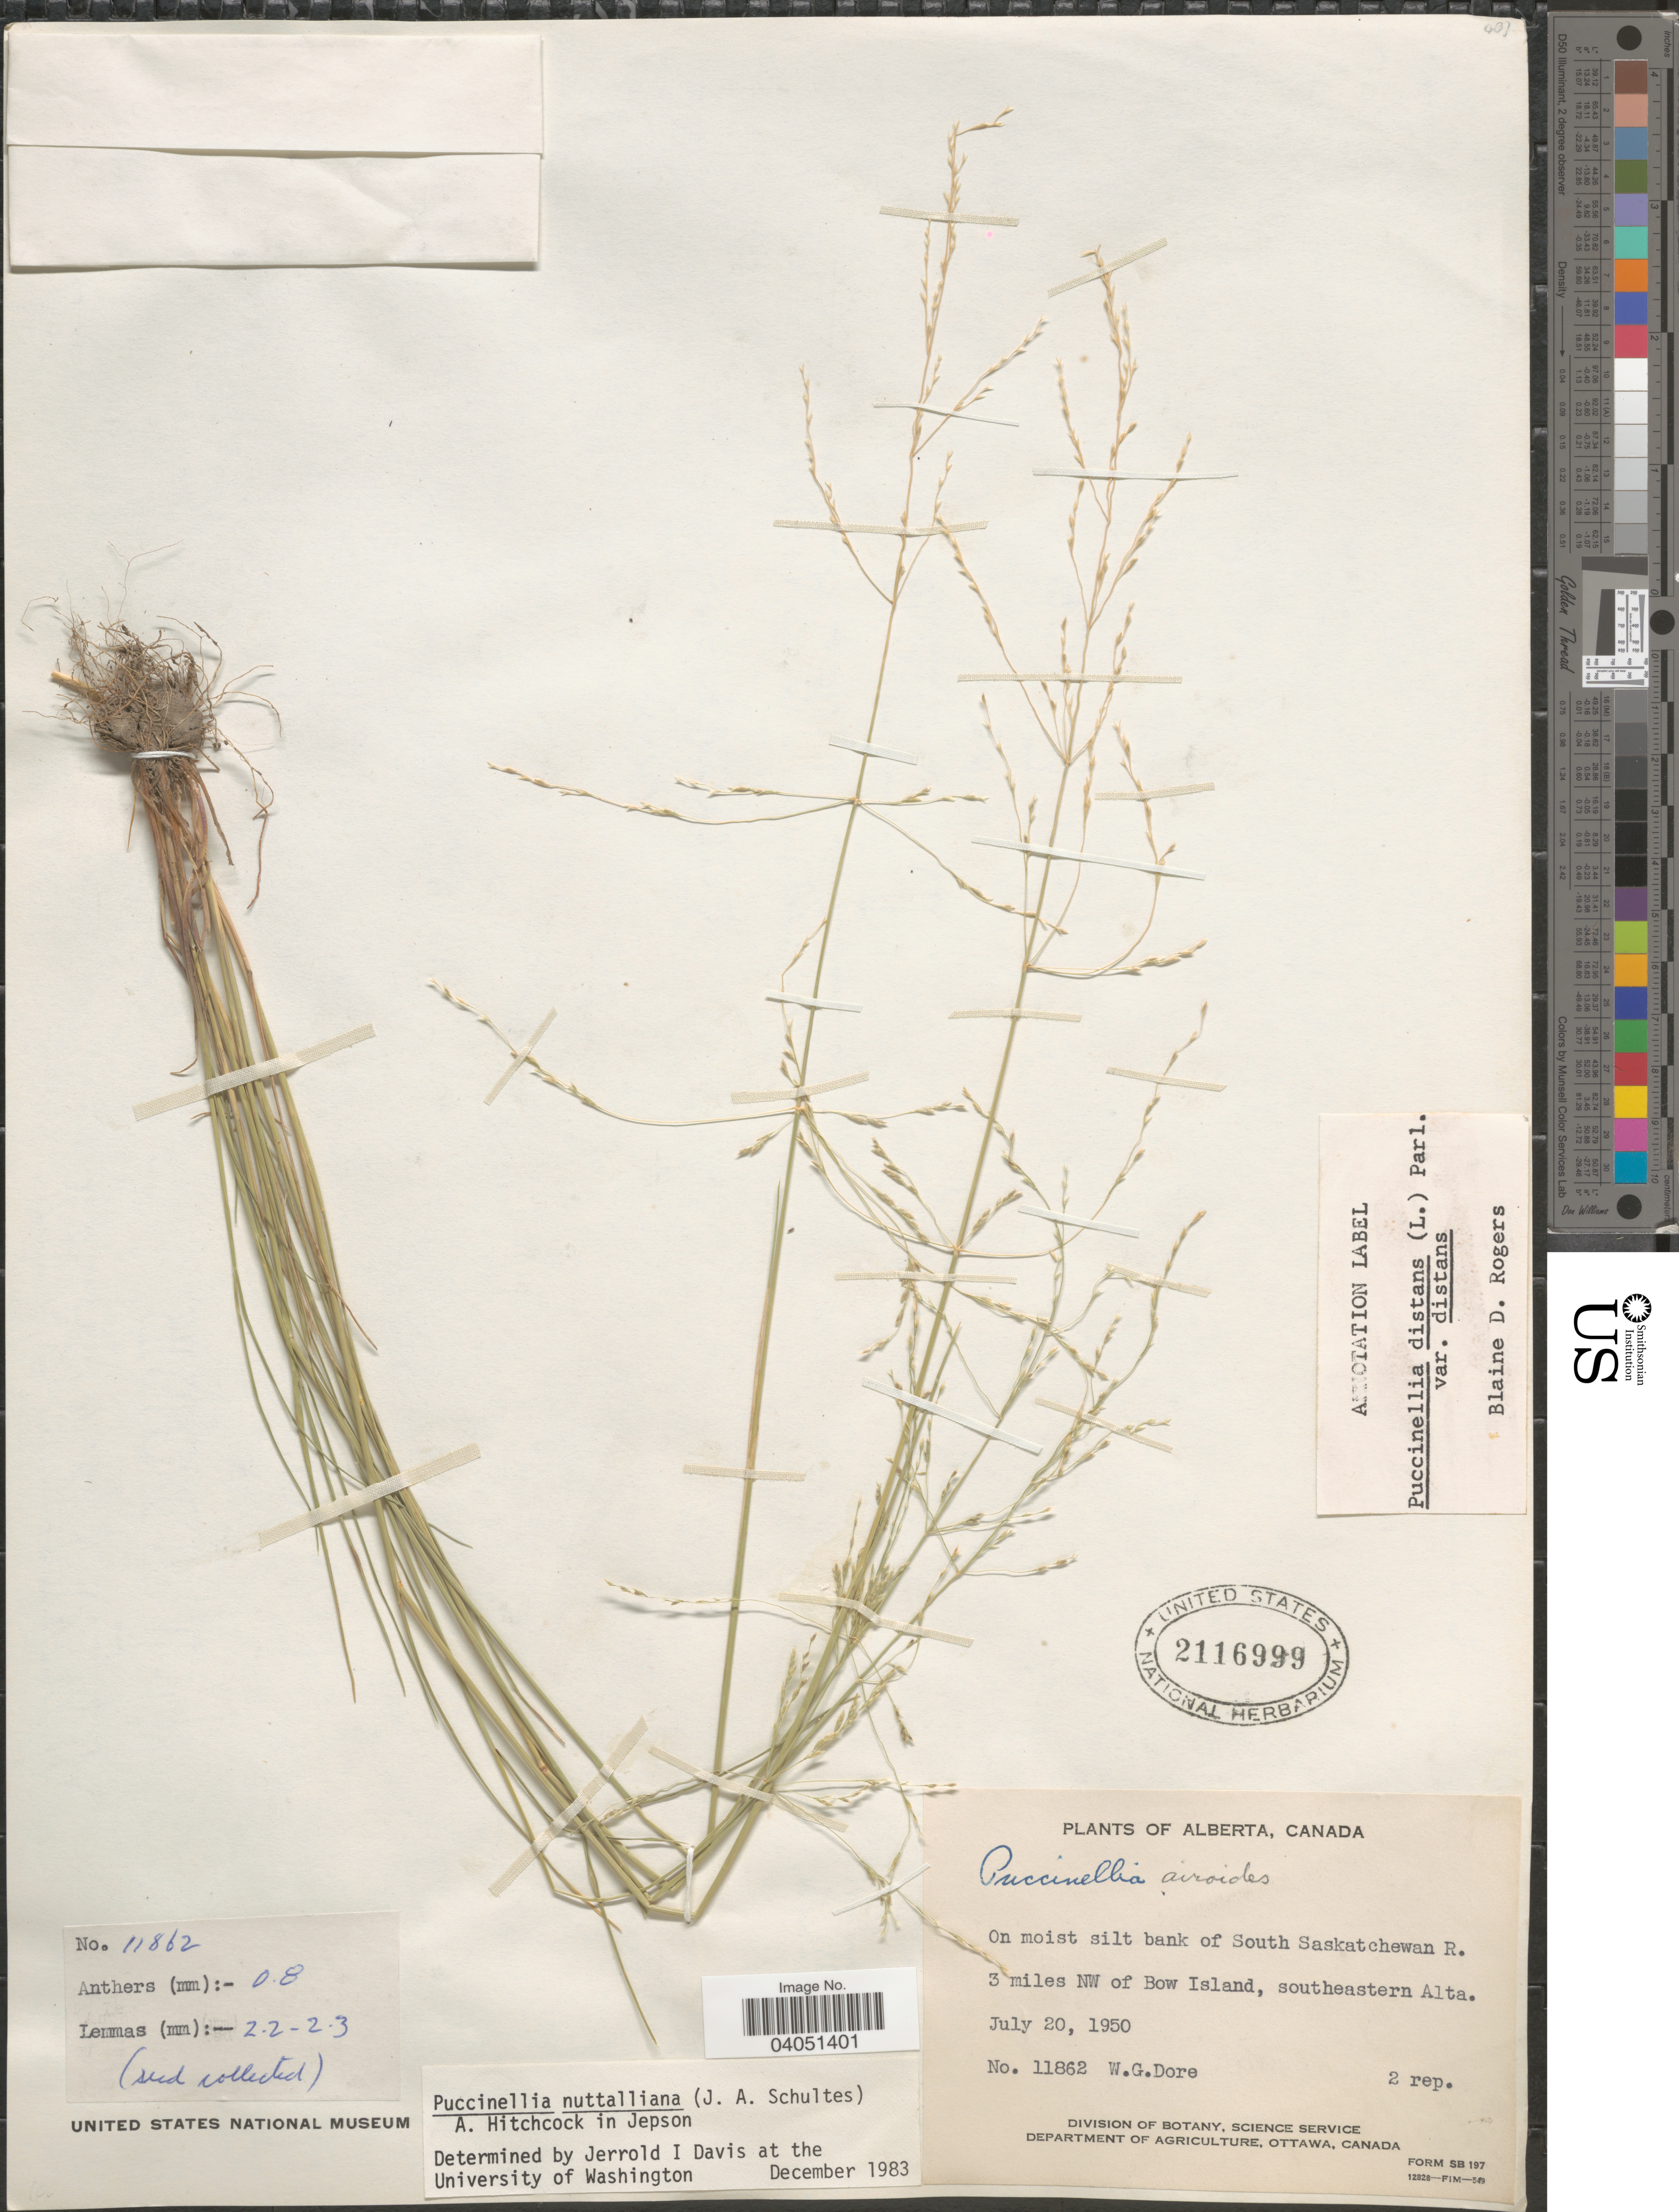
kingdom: Plantae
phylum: Tracheophyta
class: Liliopsida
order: Poales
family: Poaceae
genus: Puccinellia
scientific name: Puccinellia nuttalliana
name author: (Schult.) Hitchc.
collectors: W. Dore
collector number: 11862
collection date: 1950-07-20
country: Canada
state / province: Alberta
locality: On moist silt bank of South Saskatchewan R. 3 miles NW of Bow Island, southeastern Alta.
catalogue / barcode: US 2116999